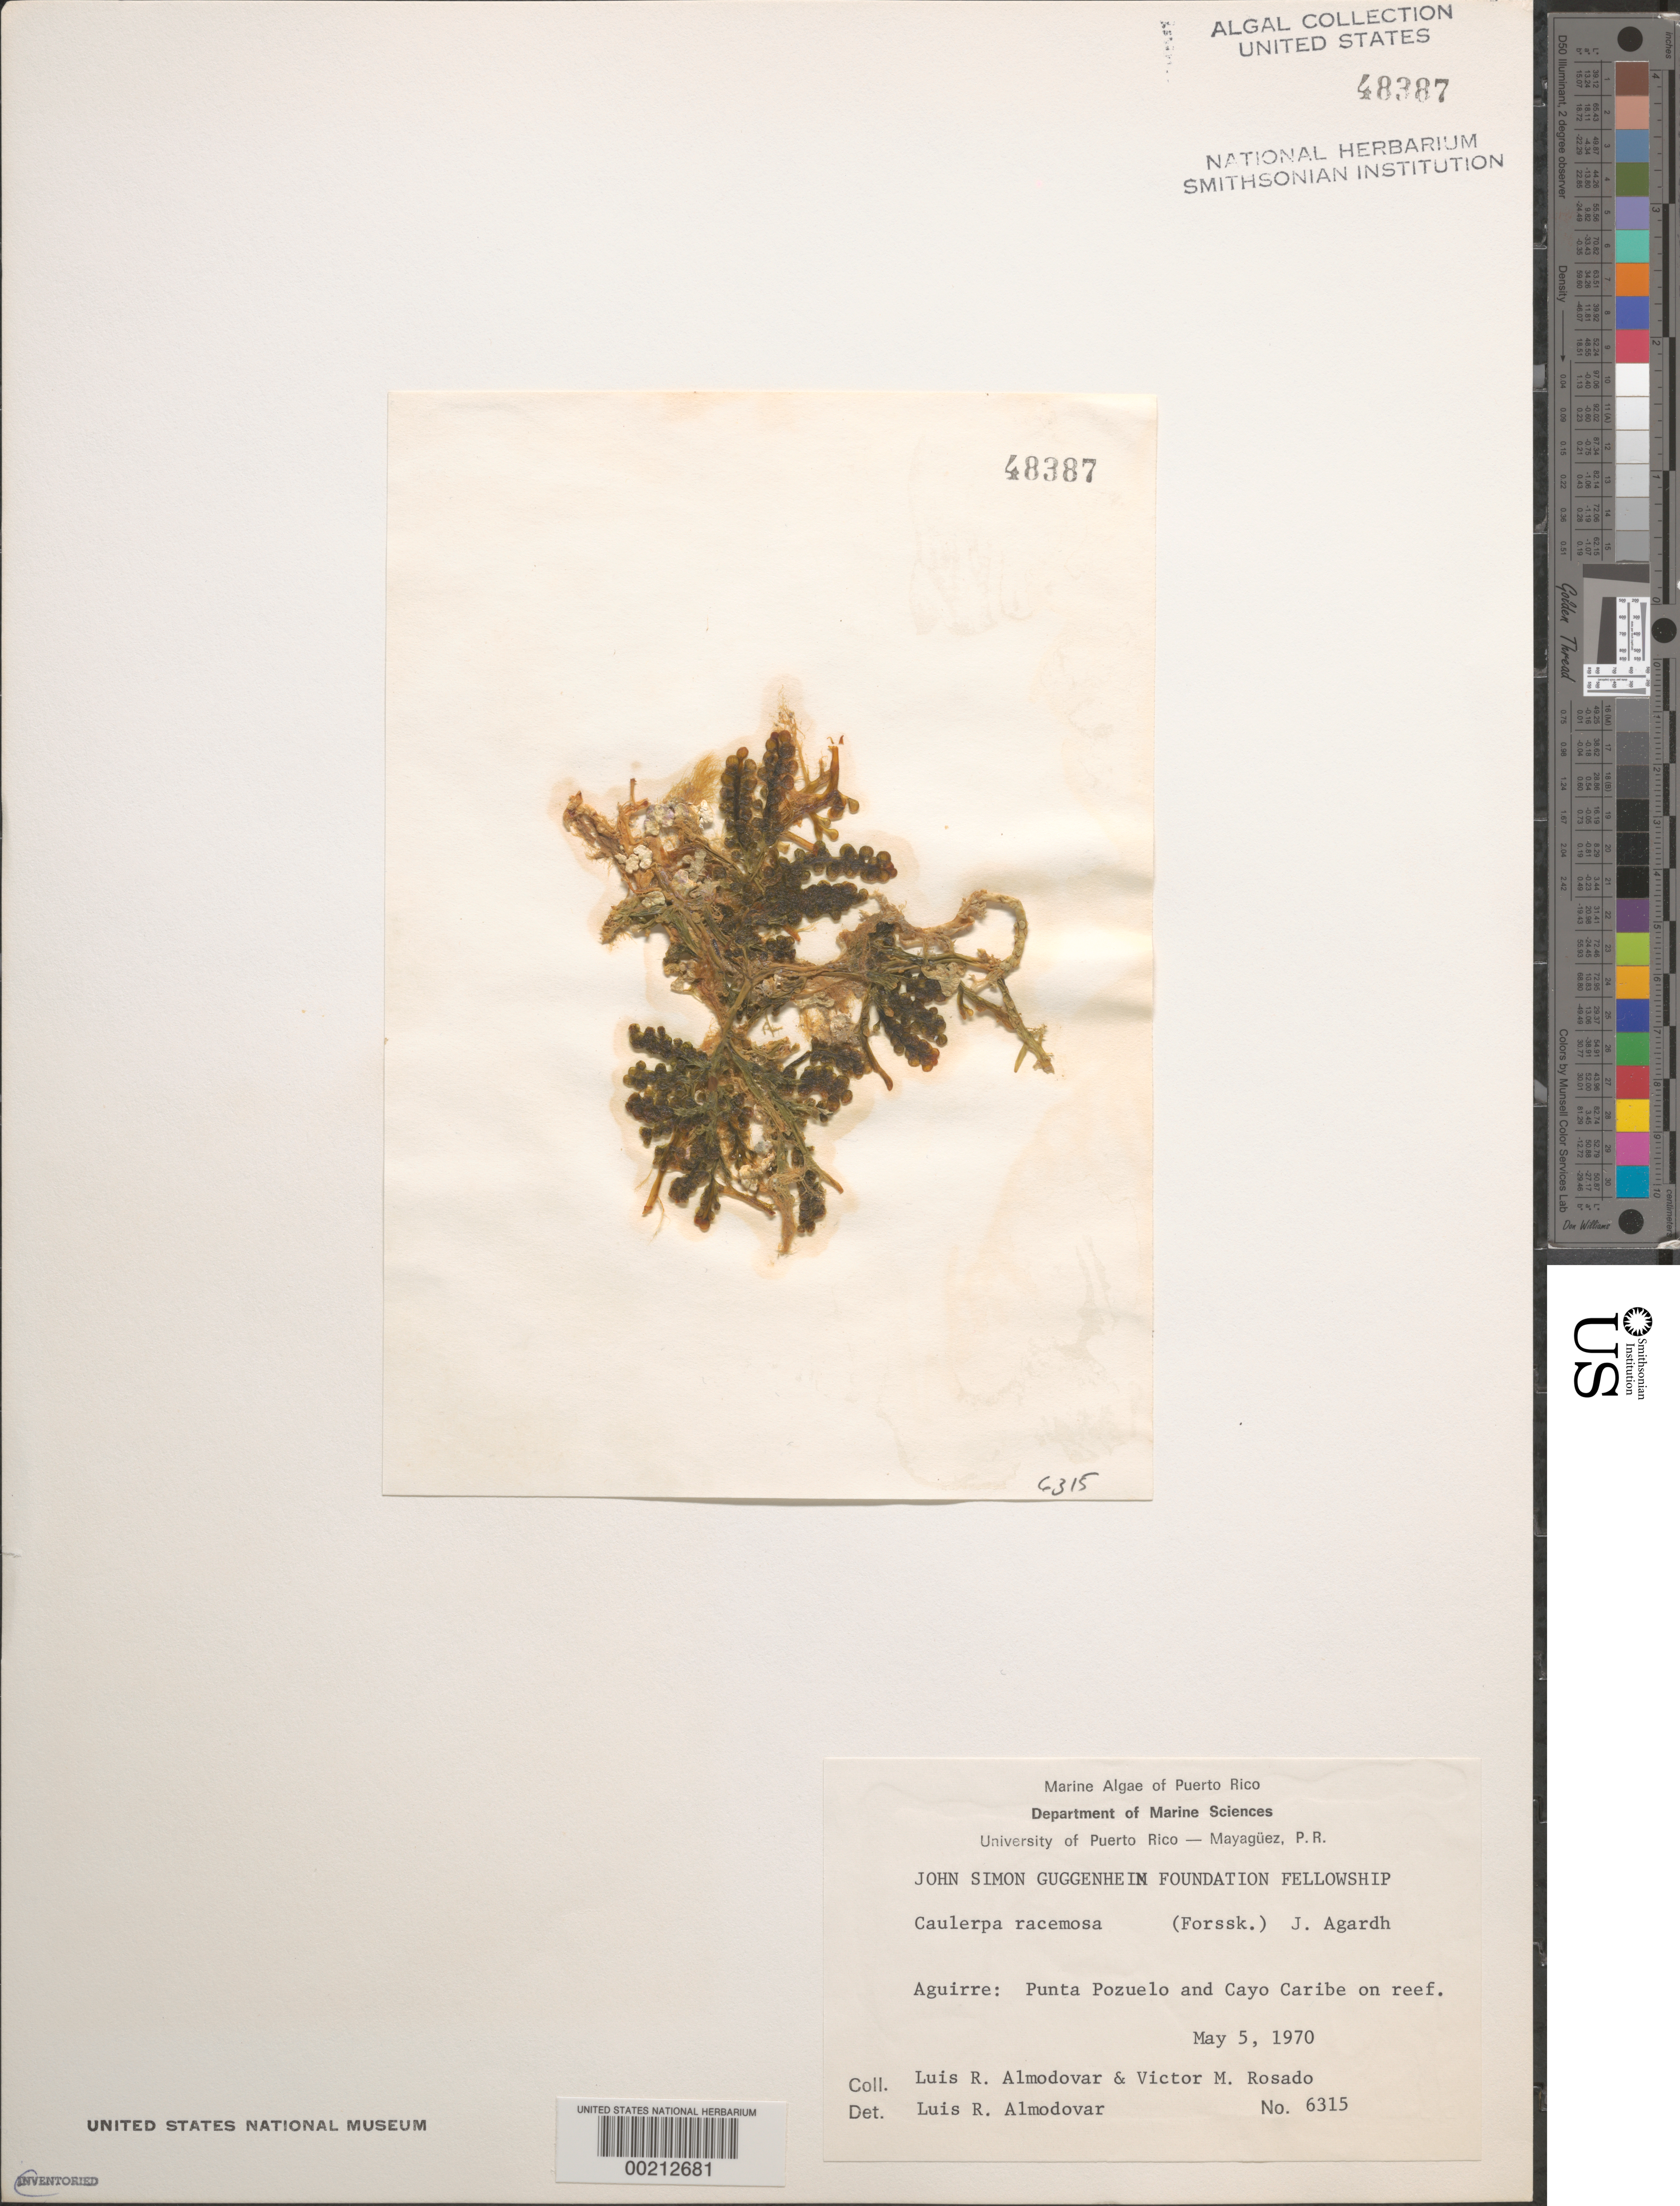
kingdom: Plantae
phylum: Chlorophyta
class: Ulvophyceae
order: Bryopsidales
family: Caulerpaceae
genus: Caulerpa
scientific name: Caulerpa racemosa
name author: (Forssk.) J. Agardh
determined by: Almodovar, L. R.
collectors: L. Almodovar & V. Rosado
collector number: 6315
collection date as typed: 05 May 1970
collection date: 1970-05-05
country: Puerto Rico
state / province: Guayama / Salinas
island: Cayo Caribe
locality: Aguirre, Punta Pozuelo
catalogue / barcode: US 48387